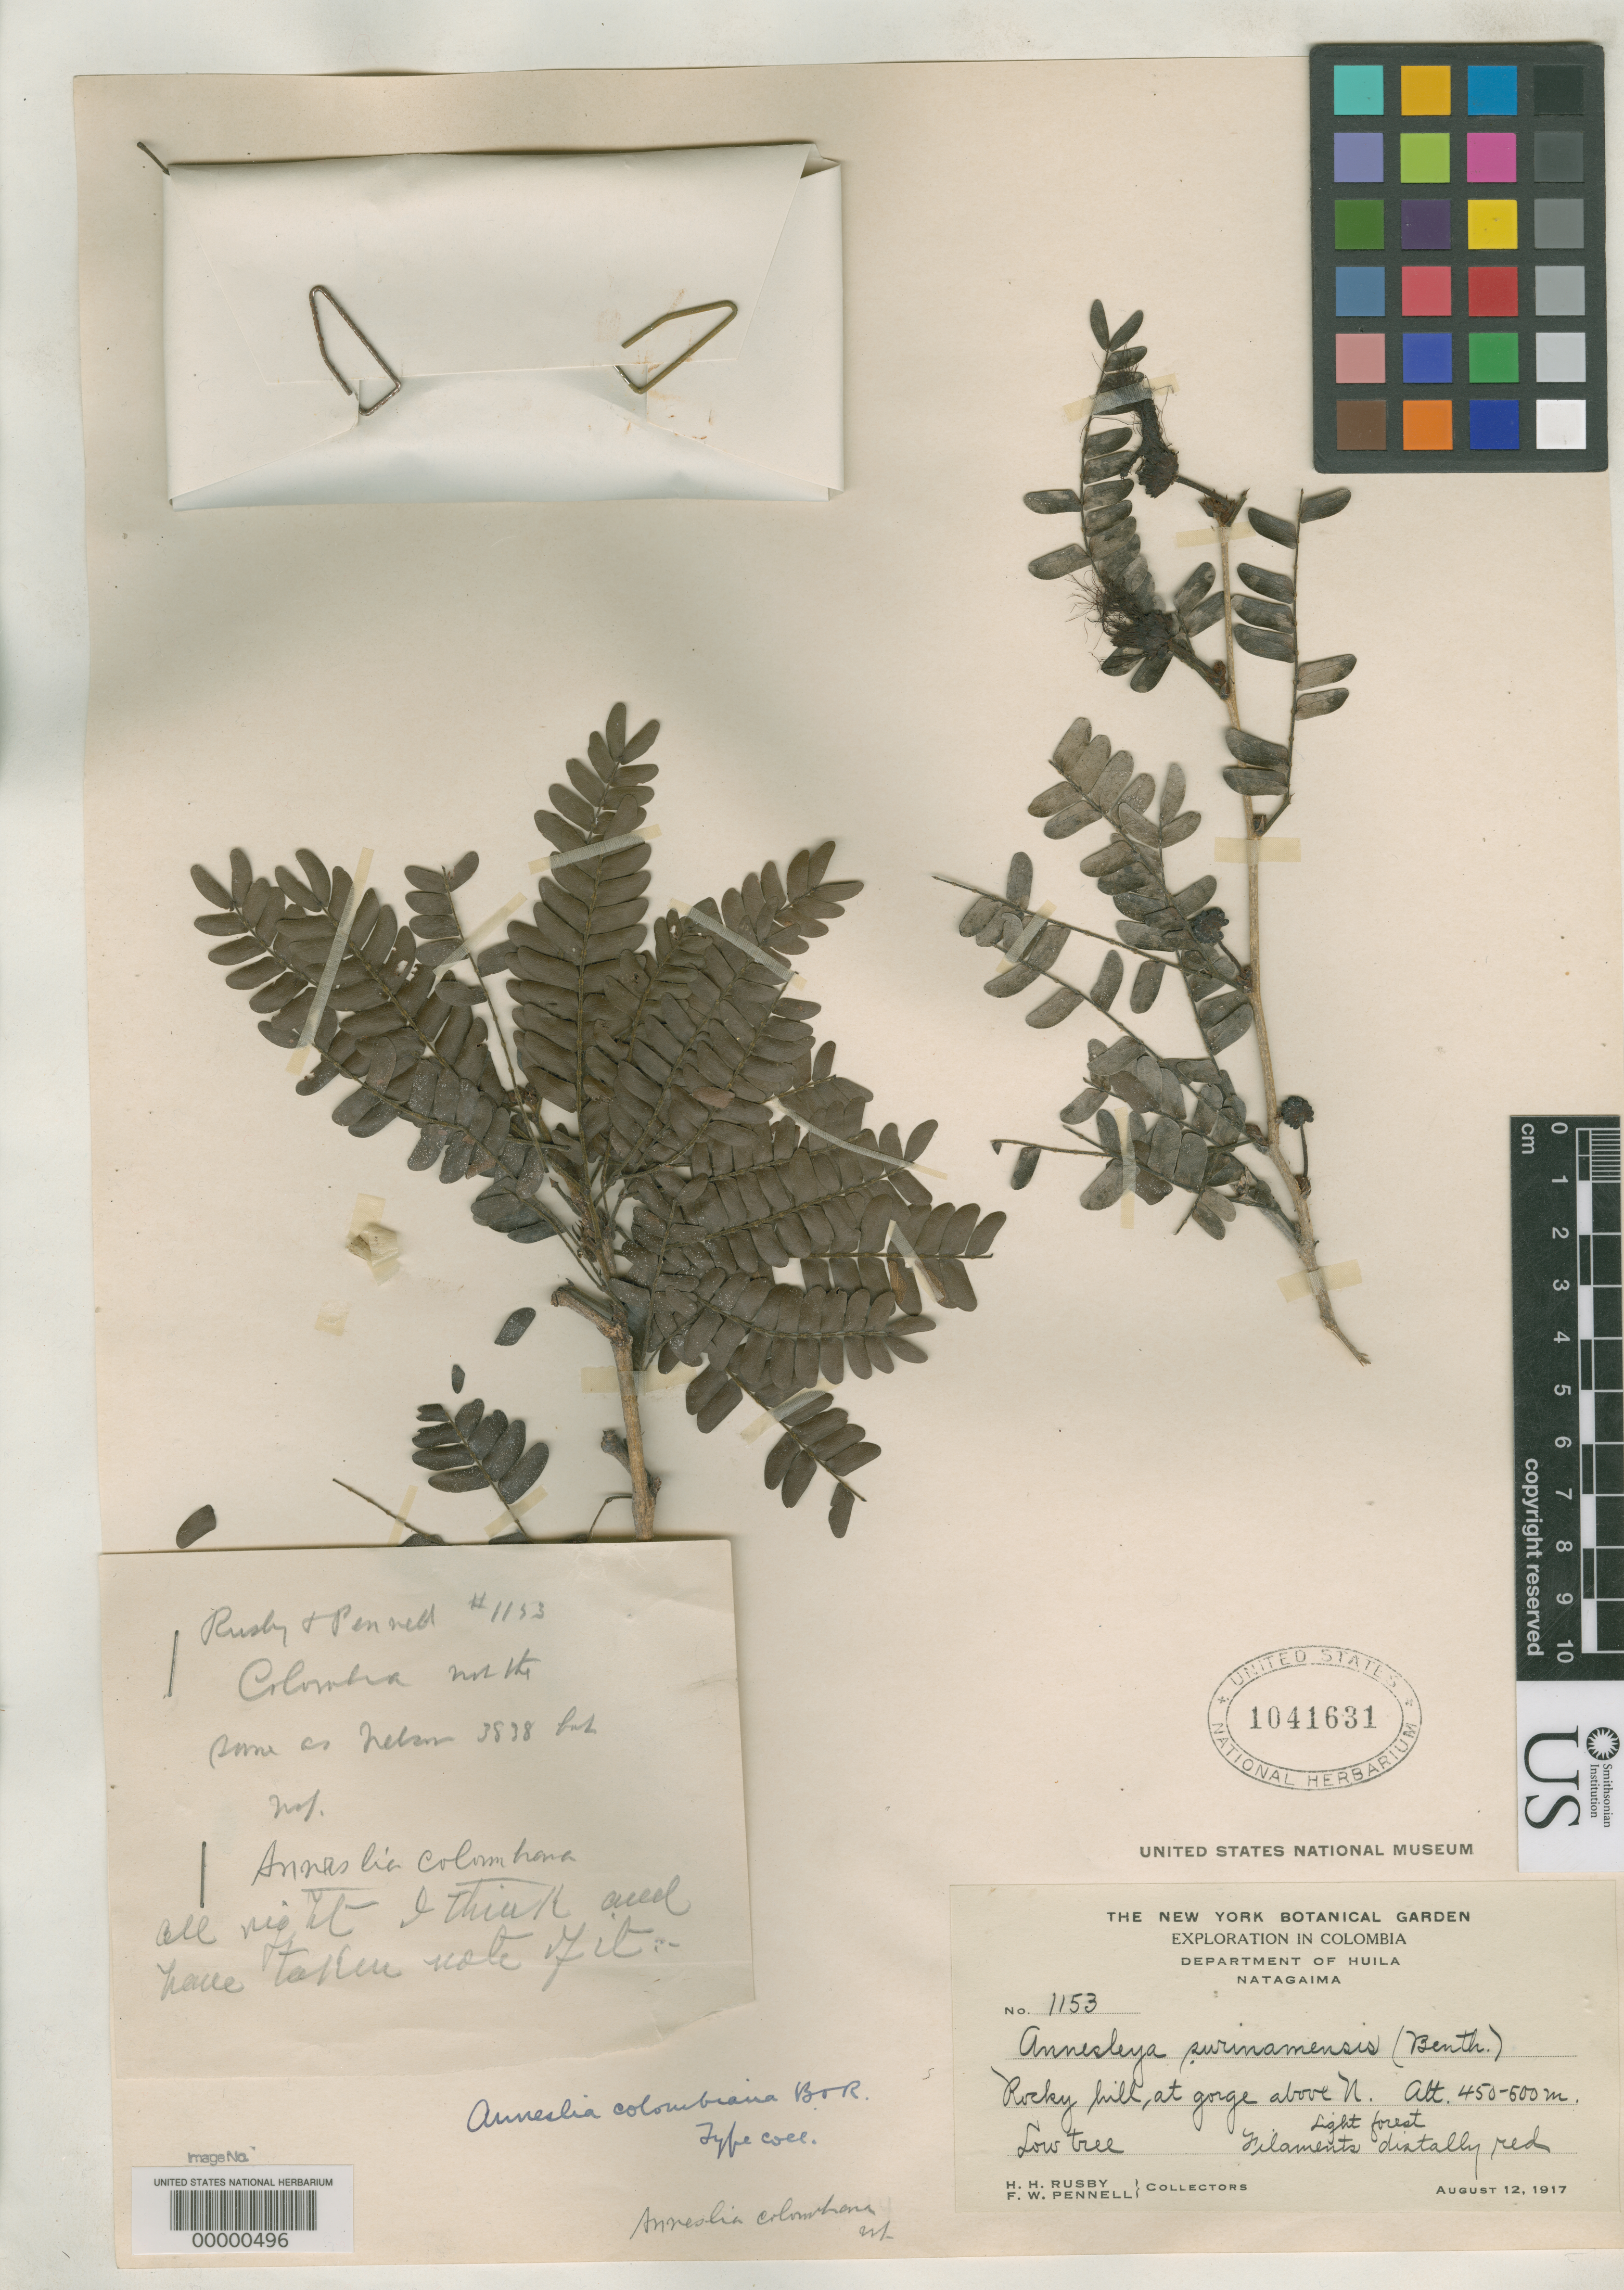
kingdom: Plantae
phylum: Tracheophyta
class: Magnoliopsida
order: Fabales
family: Fabaceae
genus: Calliandra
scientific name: Calliandra colombiana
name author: Britton & Rose in Britton & Killip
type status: Isotype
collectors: F. W. Pennell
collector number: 1153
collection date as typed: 12 Aug 1917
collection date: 1917-08-12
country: Colombia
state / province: Huila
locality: Natagaima.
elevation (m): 450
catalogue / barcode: US 1041631